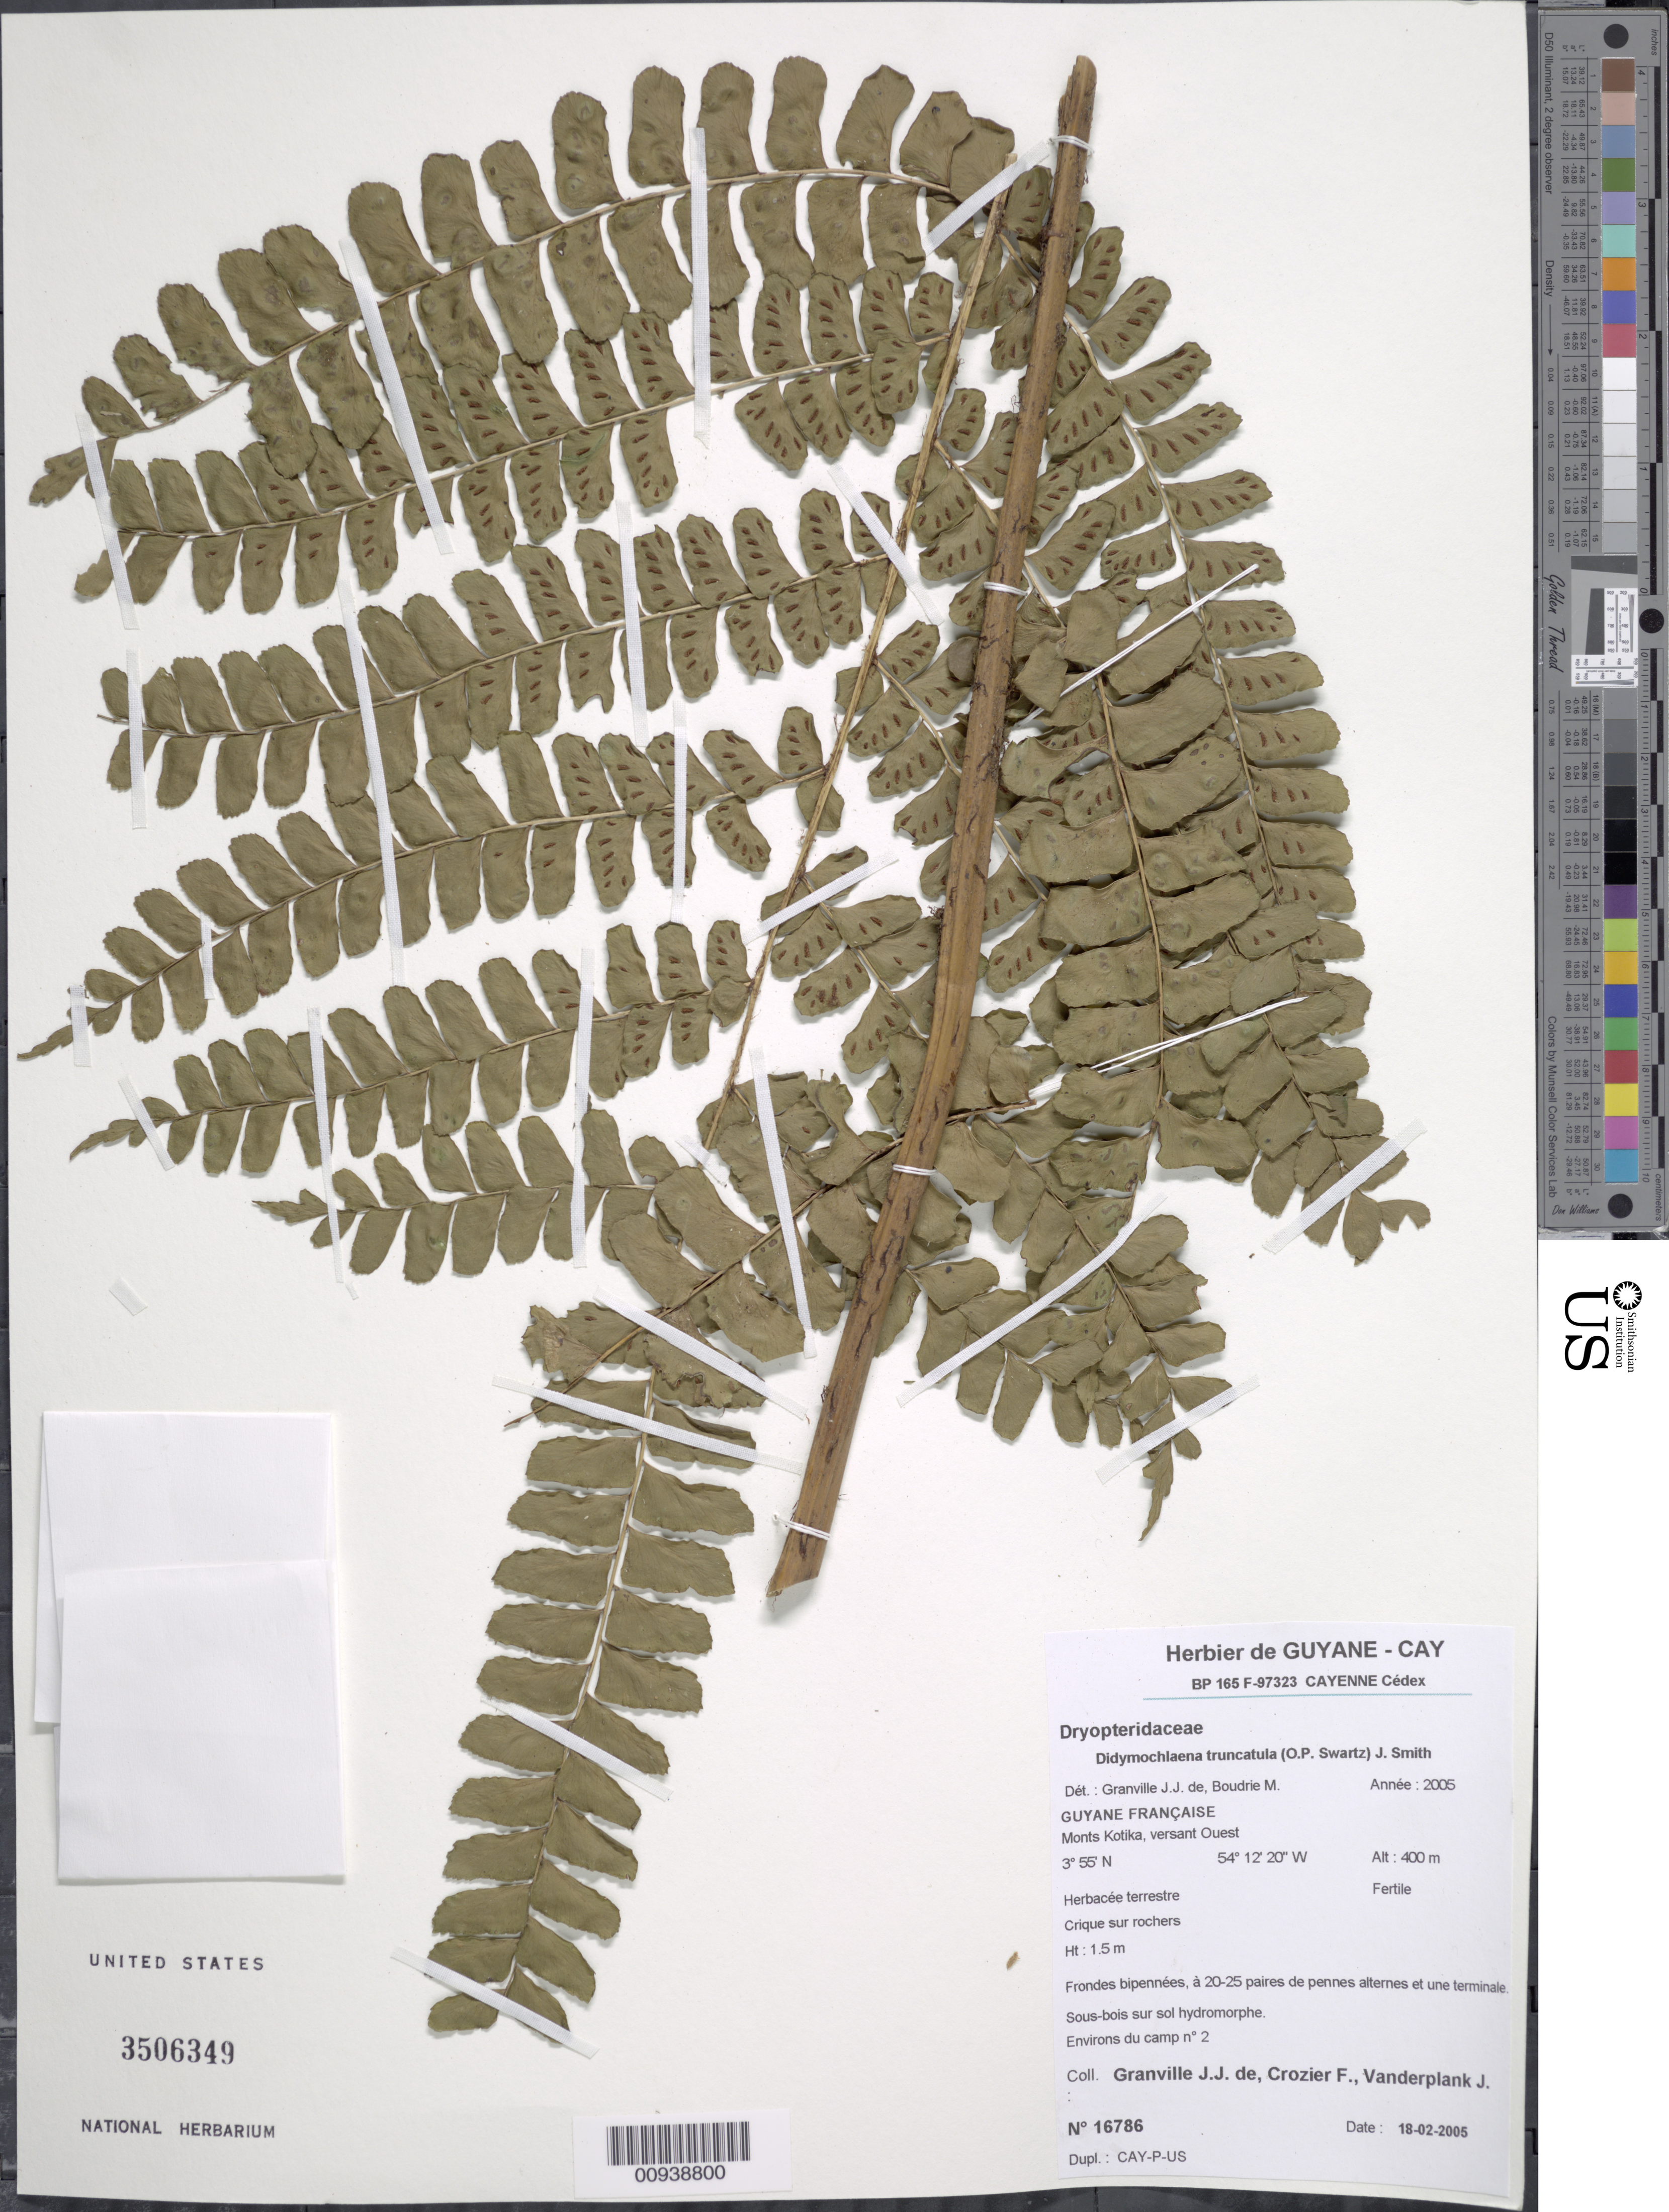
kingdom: Plantae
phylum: Tracheophyta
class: Polypodiopsida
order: Polypodiales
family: Didymochlaenaceae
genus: Didymochlaena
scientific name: Didymochlaena truncatula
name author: (Sw.) J. Sm.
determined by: Granville, J. J.; Boudrie, M.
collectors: J.-J. de Granville, F. Crozier & J. Vanderplank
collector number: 16786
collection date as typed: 18-Feb-05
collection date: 2005-02-18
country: French Guiana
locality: Monts Kotika, versant Ouest, environ du camp 2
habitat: Crique sur rochers; sous bois sur sol hydromorphe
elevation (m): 400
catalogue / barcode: US 3506349